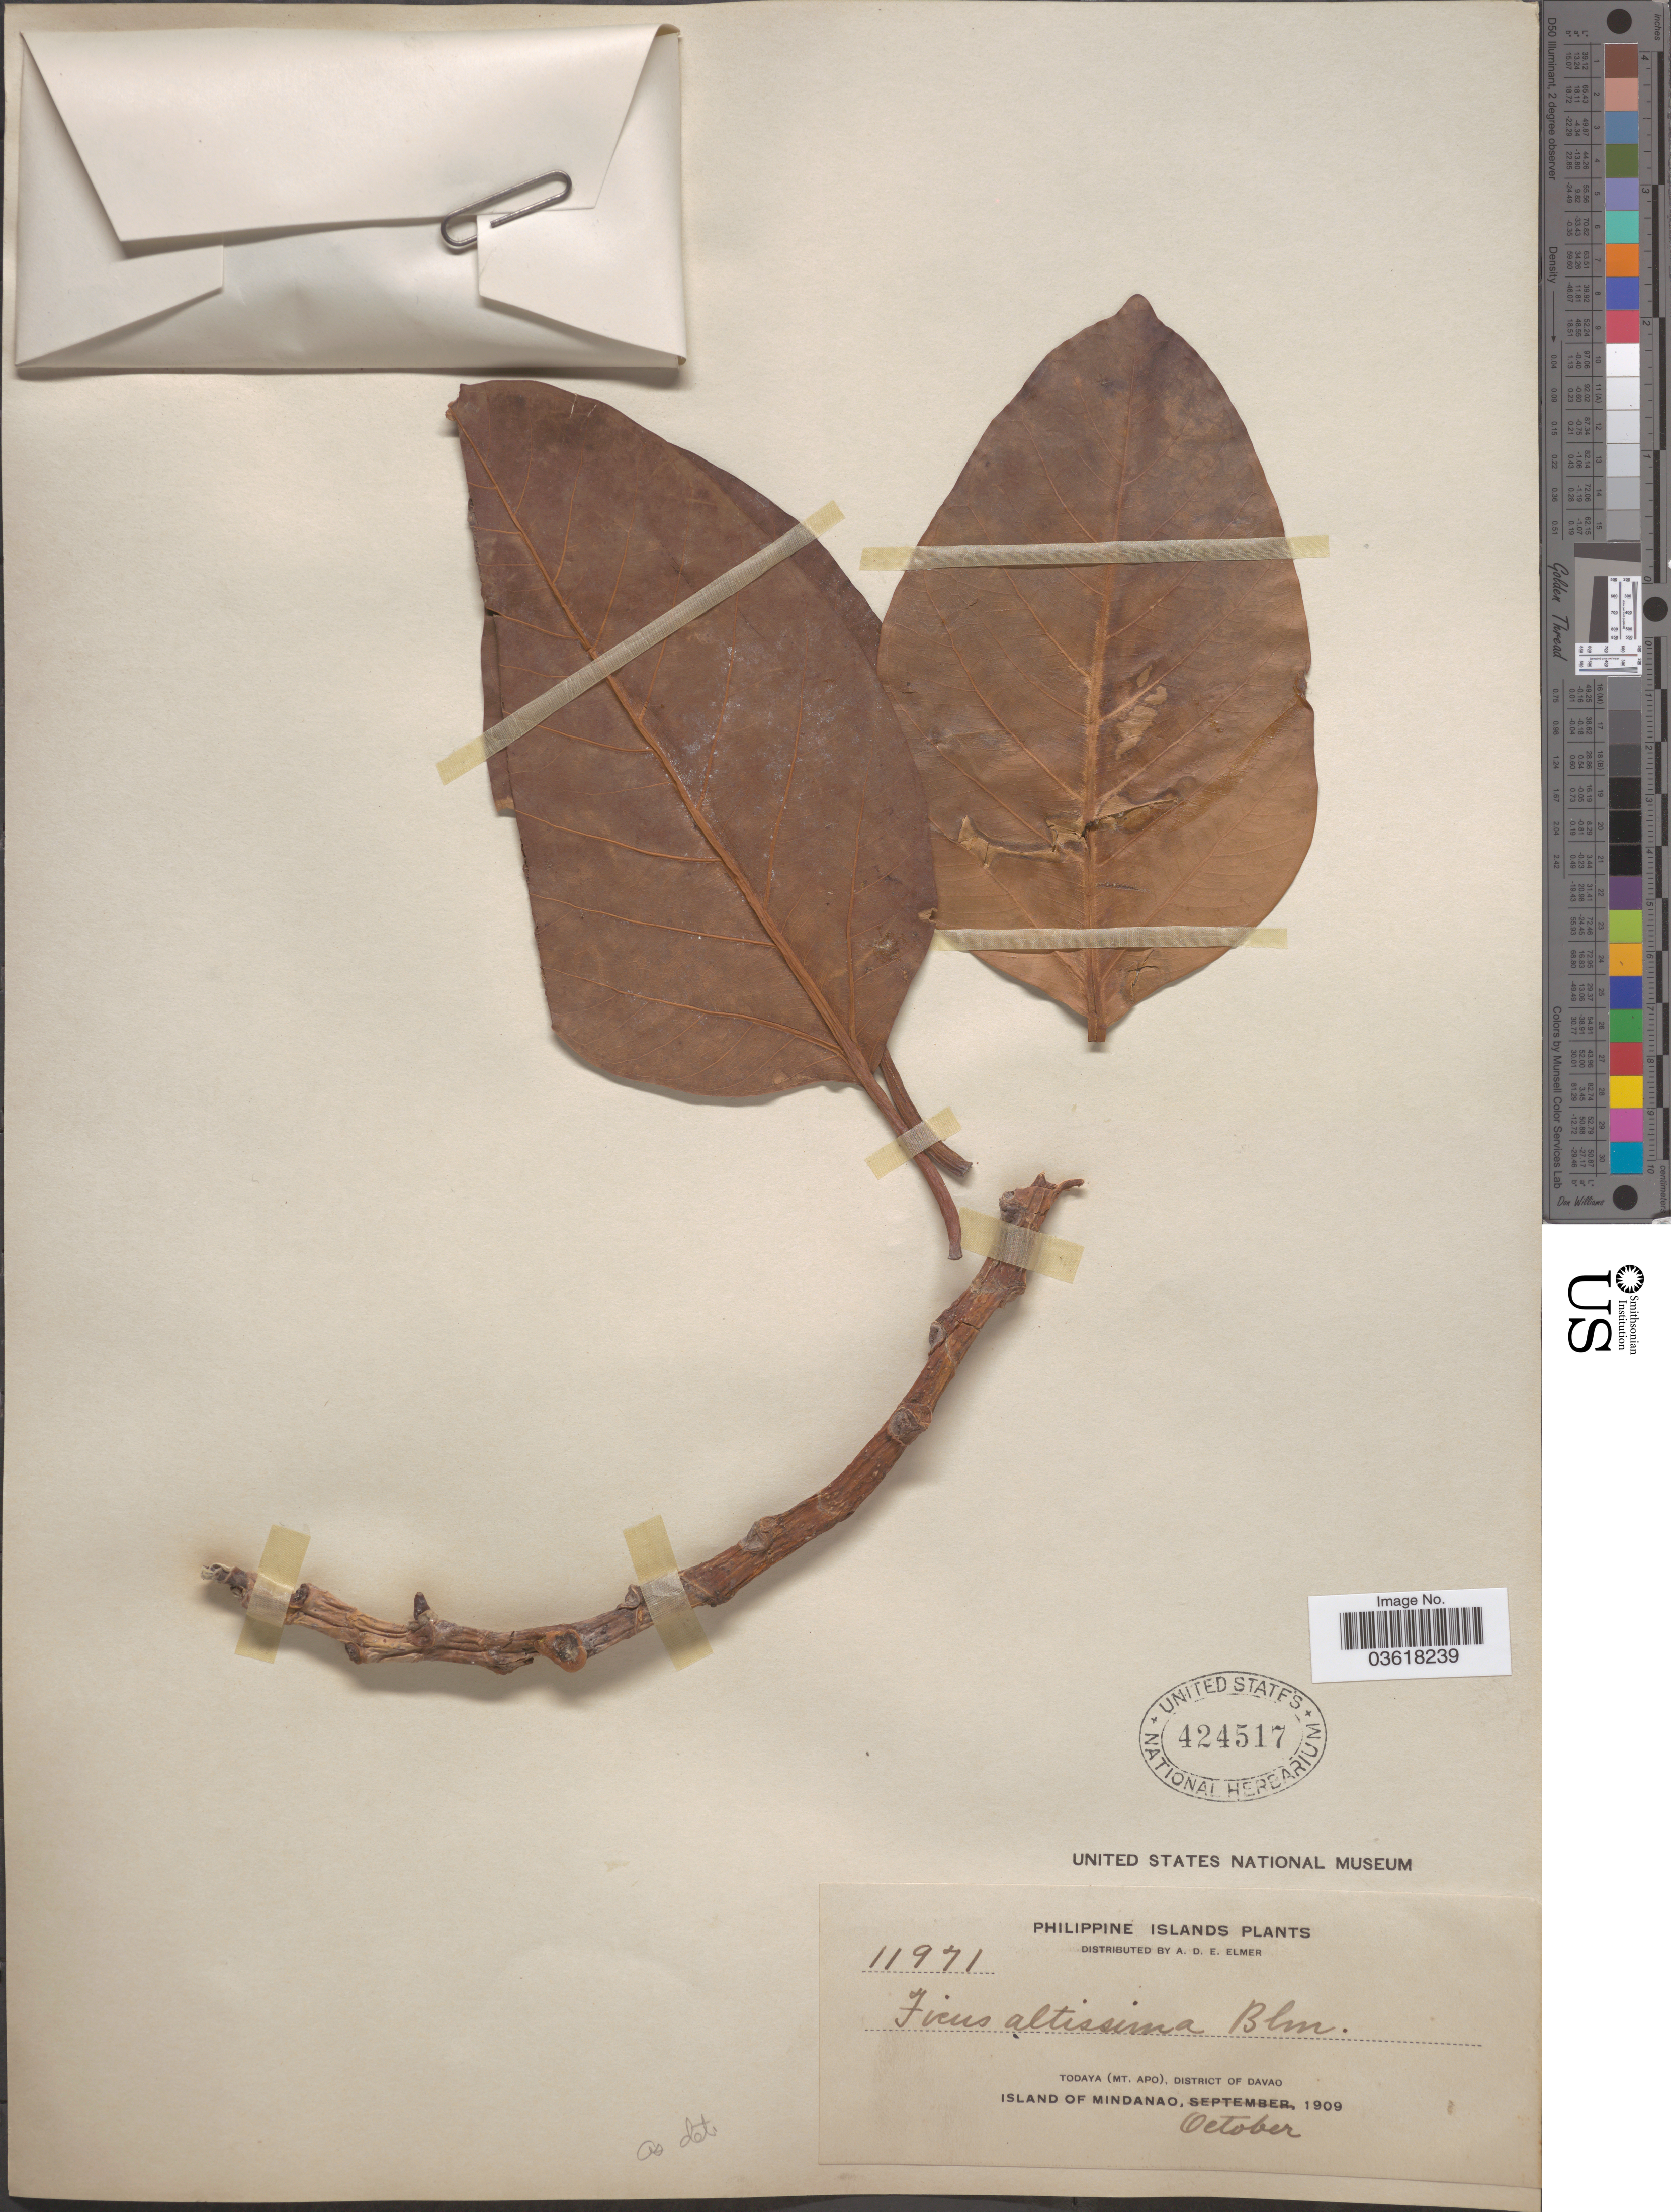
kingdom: Plantae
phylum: Tracheophyta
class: Magnoliopsida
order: Rosales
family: Moraceae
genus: Ficus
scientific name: Ficus altissima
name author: Blume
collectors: A. D. E. Elmer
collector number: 11971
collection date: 1909-10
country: Philippines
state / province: Davao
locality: Todaya (Mt. Apo), District of Davao, Island of Mindanao.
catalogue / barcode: US 424517